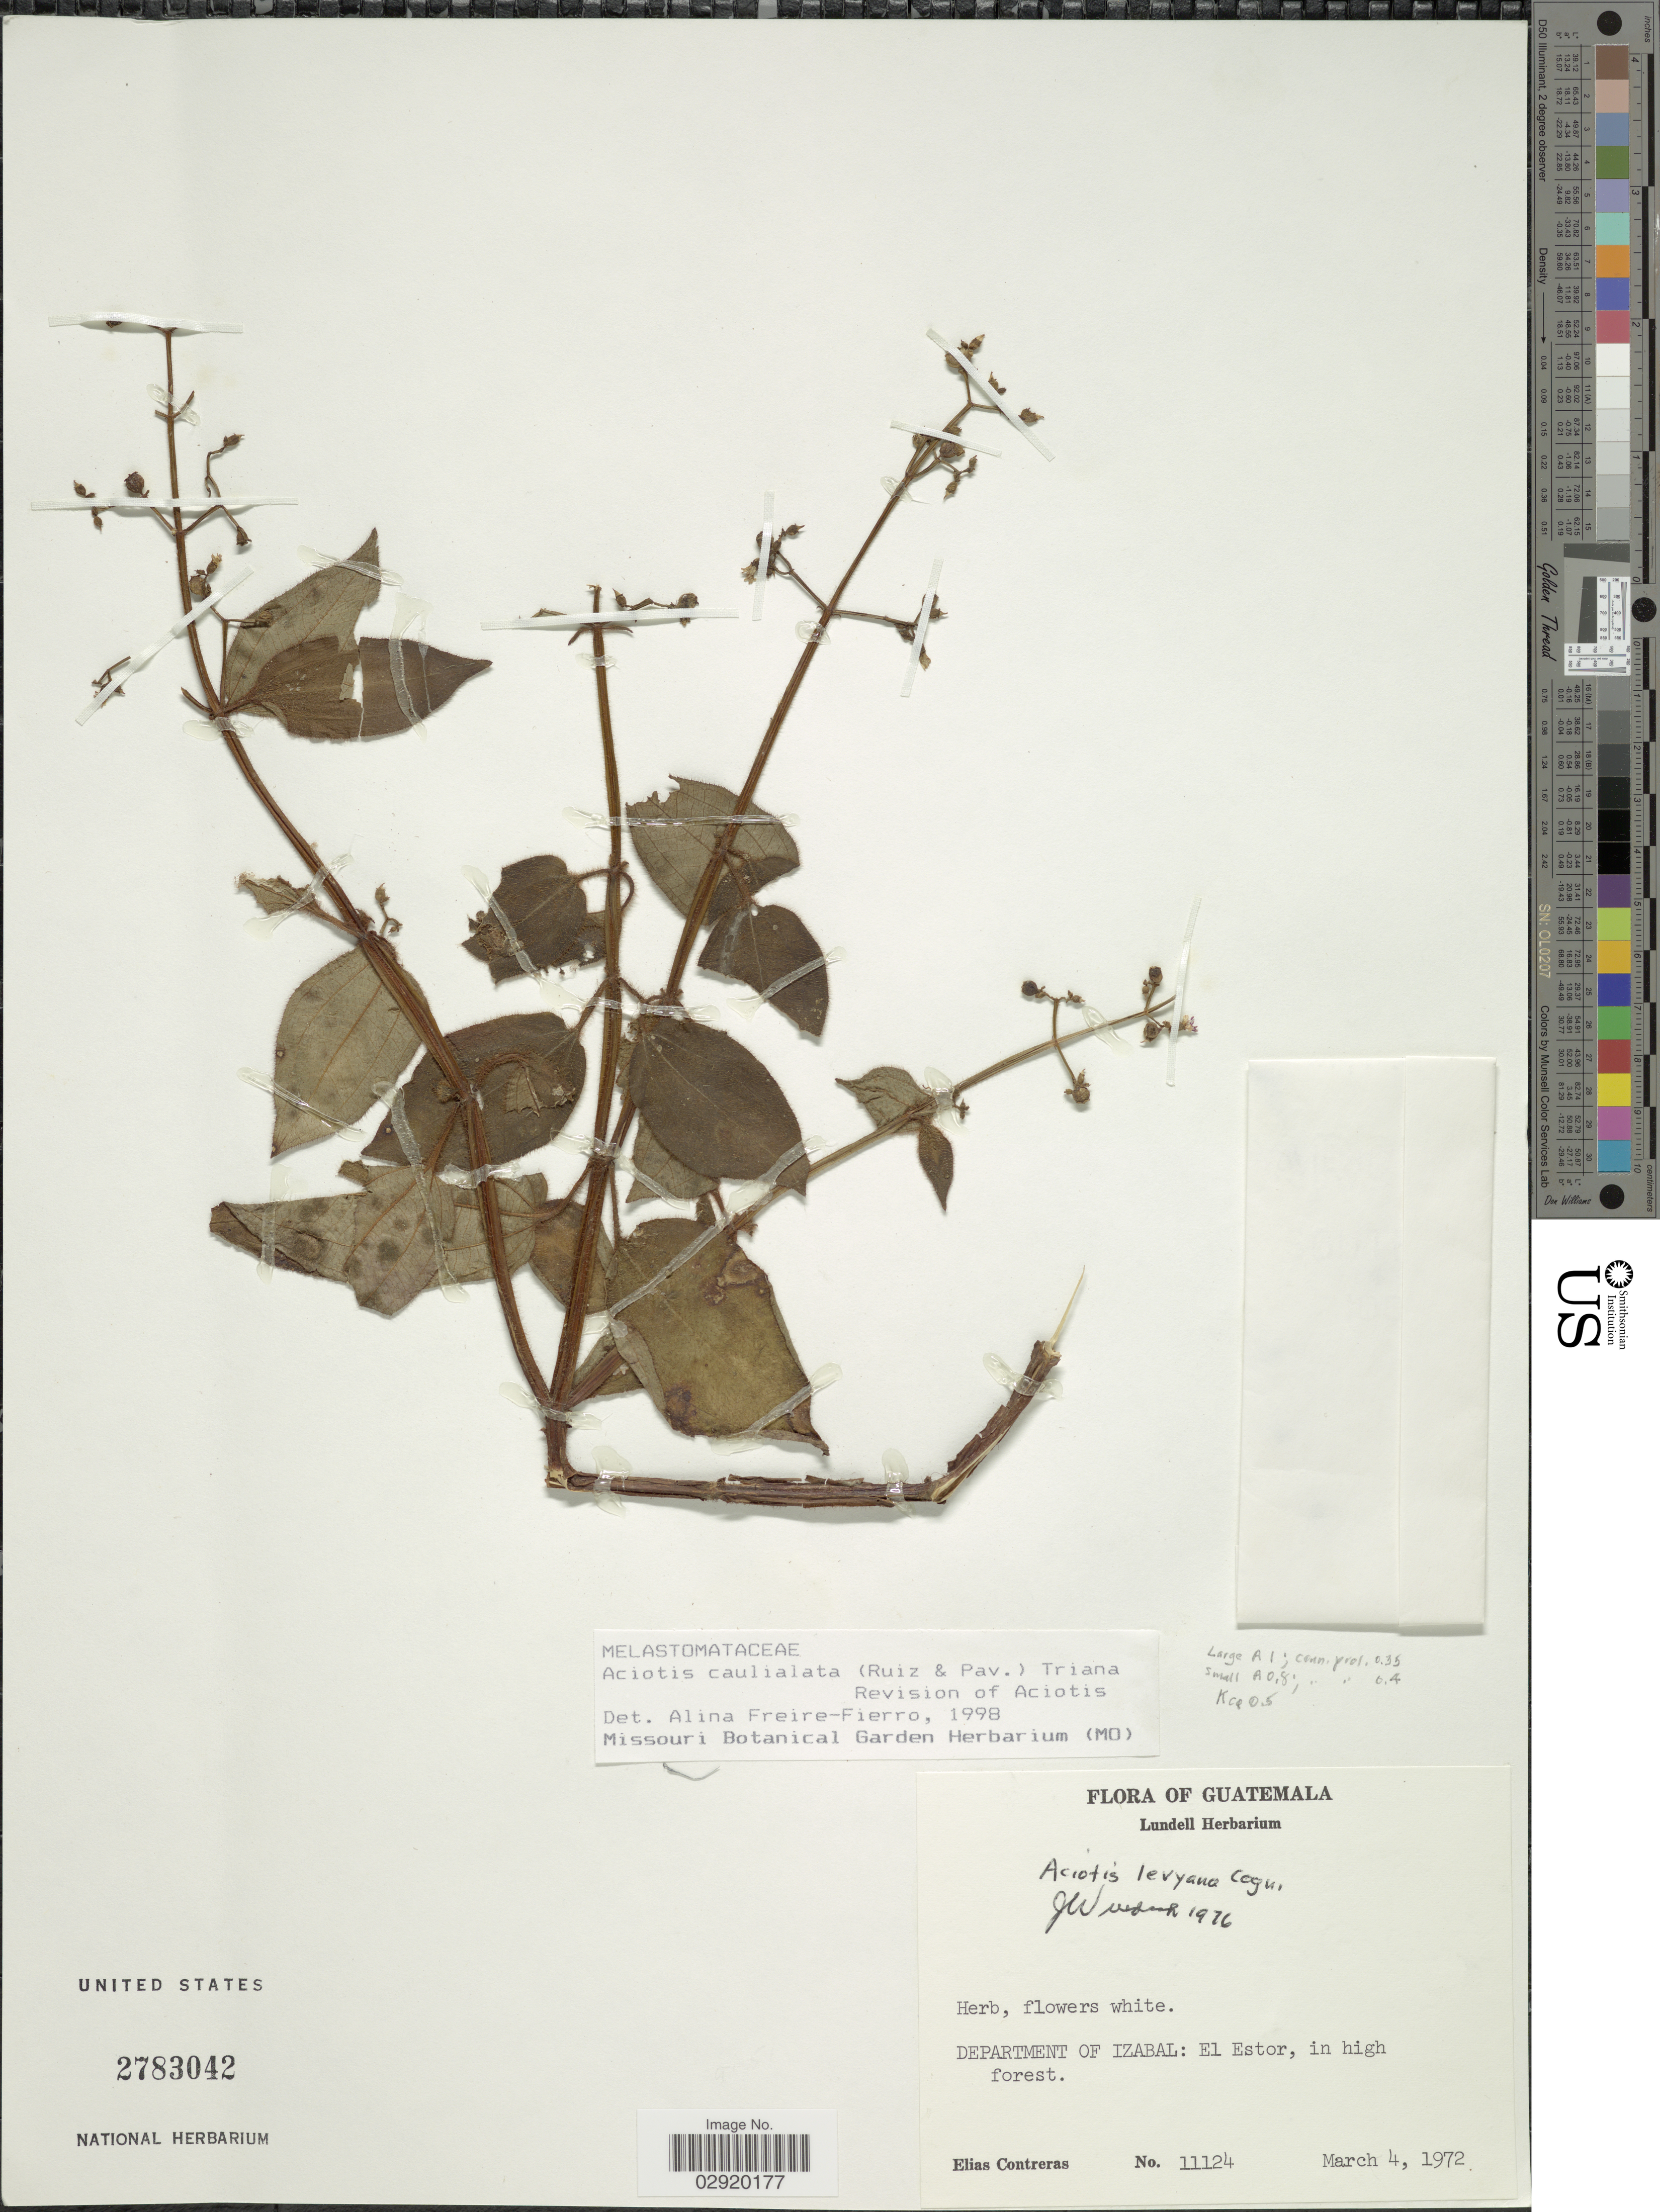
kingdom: Plantae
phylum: Tracheophyta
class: Magnoliopsida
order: Myrtales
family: Melastomataceae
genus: Aciotis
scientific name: Aciotis rubricaulis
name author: (Mart. ex DC.) Triana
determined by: Nunes da Silva, Diego, (RB), Jardim Botanico do Rio de Janeiro - Herbario (BRAZIL)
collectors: E. Contreras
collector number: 11124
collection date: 1972-03-04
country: Guatemala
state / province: Izabal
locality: Department of Izabal: El Estor.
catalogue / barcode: US 2783042